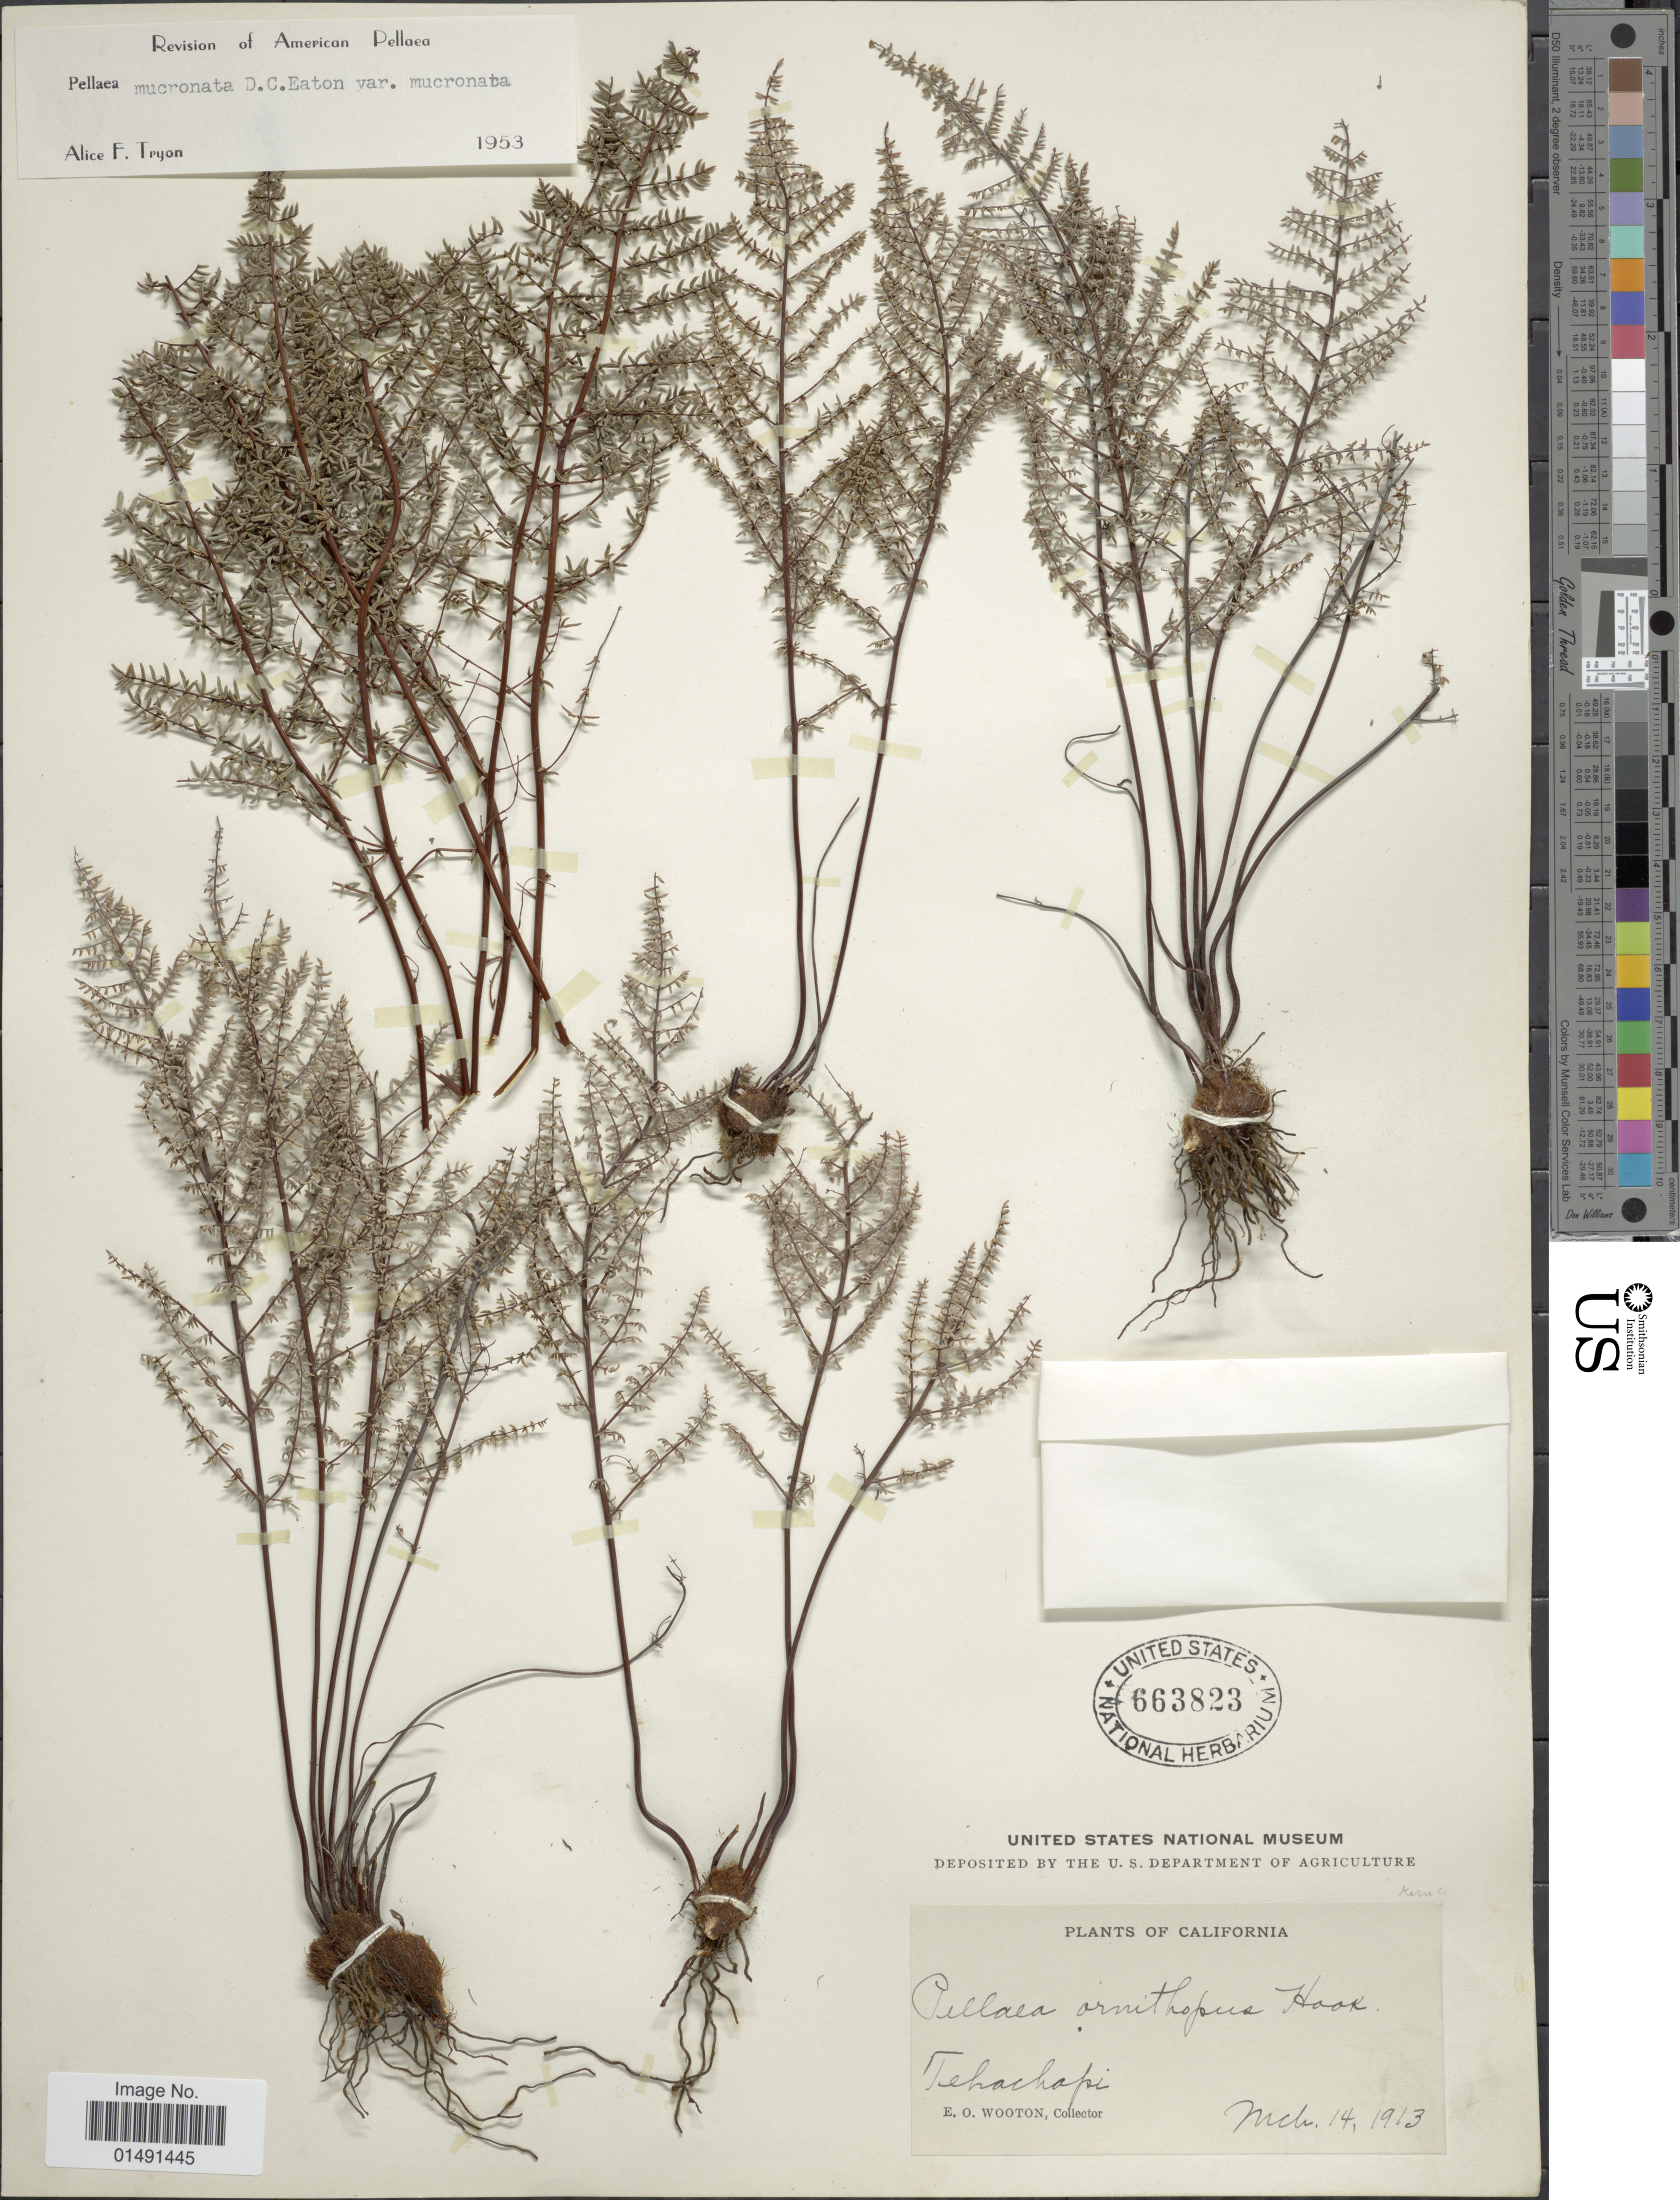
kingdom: Plantae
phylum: Tracheophyta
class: Polypodiopsida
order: Polypodiales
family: Pteridaceae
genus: Pellaea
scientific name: Pellaea mucronata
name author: (D.C. Eaton) D.C. Eaton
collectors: E. O. Wooton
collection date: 1913-03-14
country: United States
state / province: California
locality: Tehachapi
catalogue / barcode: US 663823